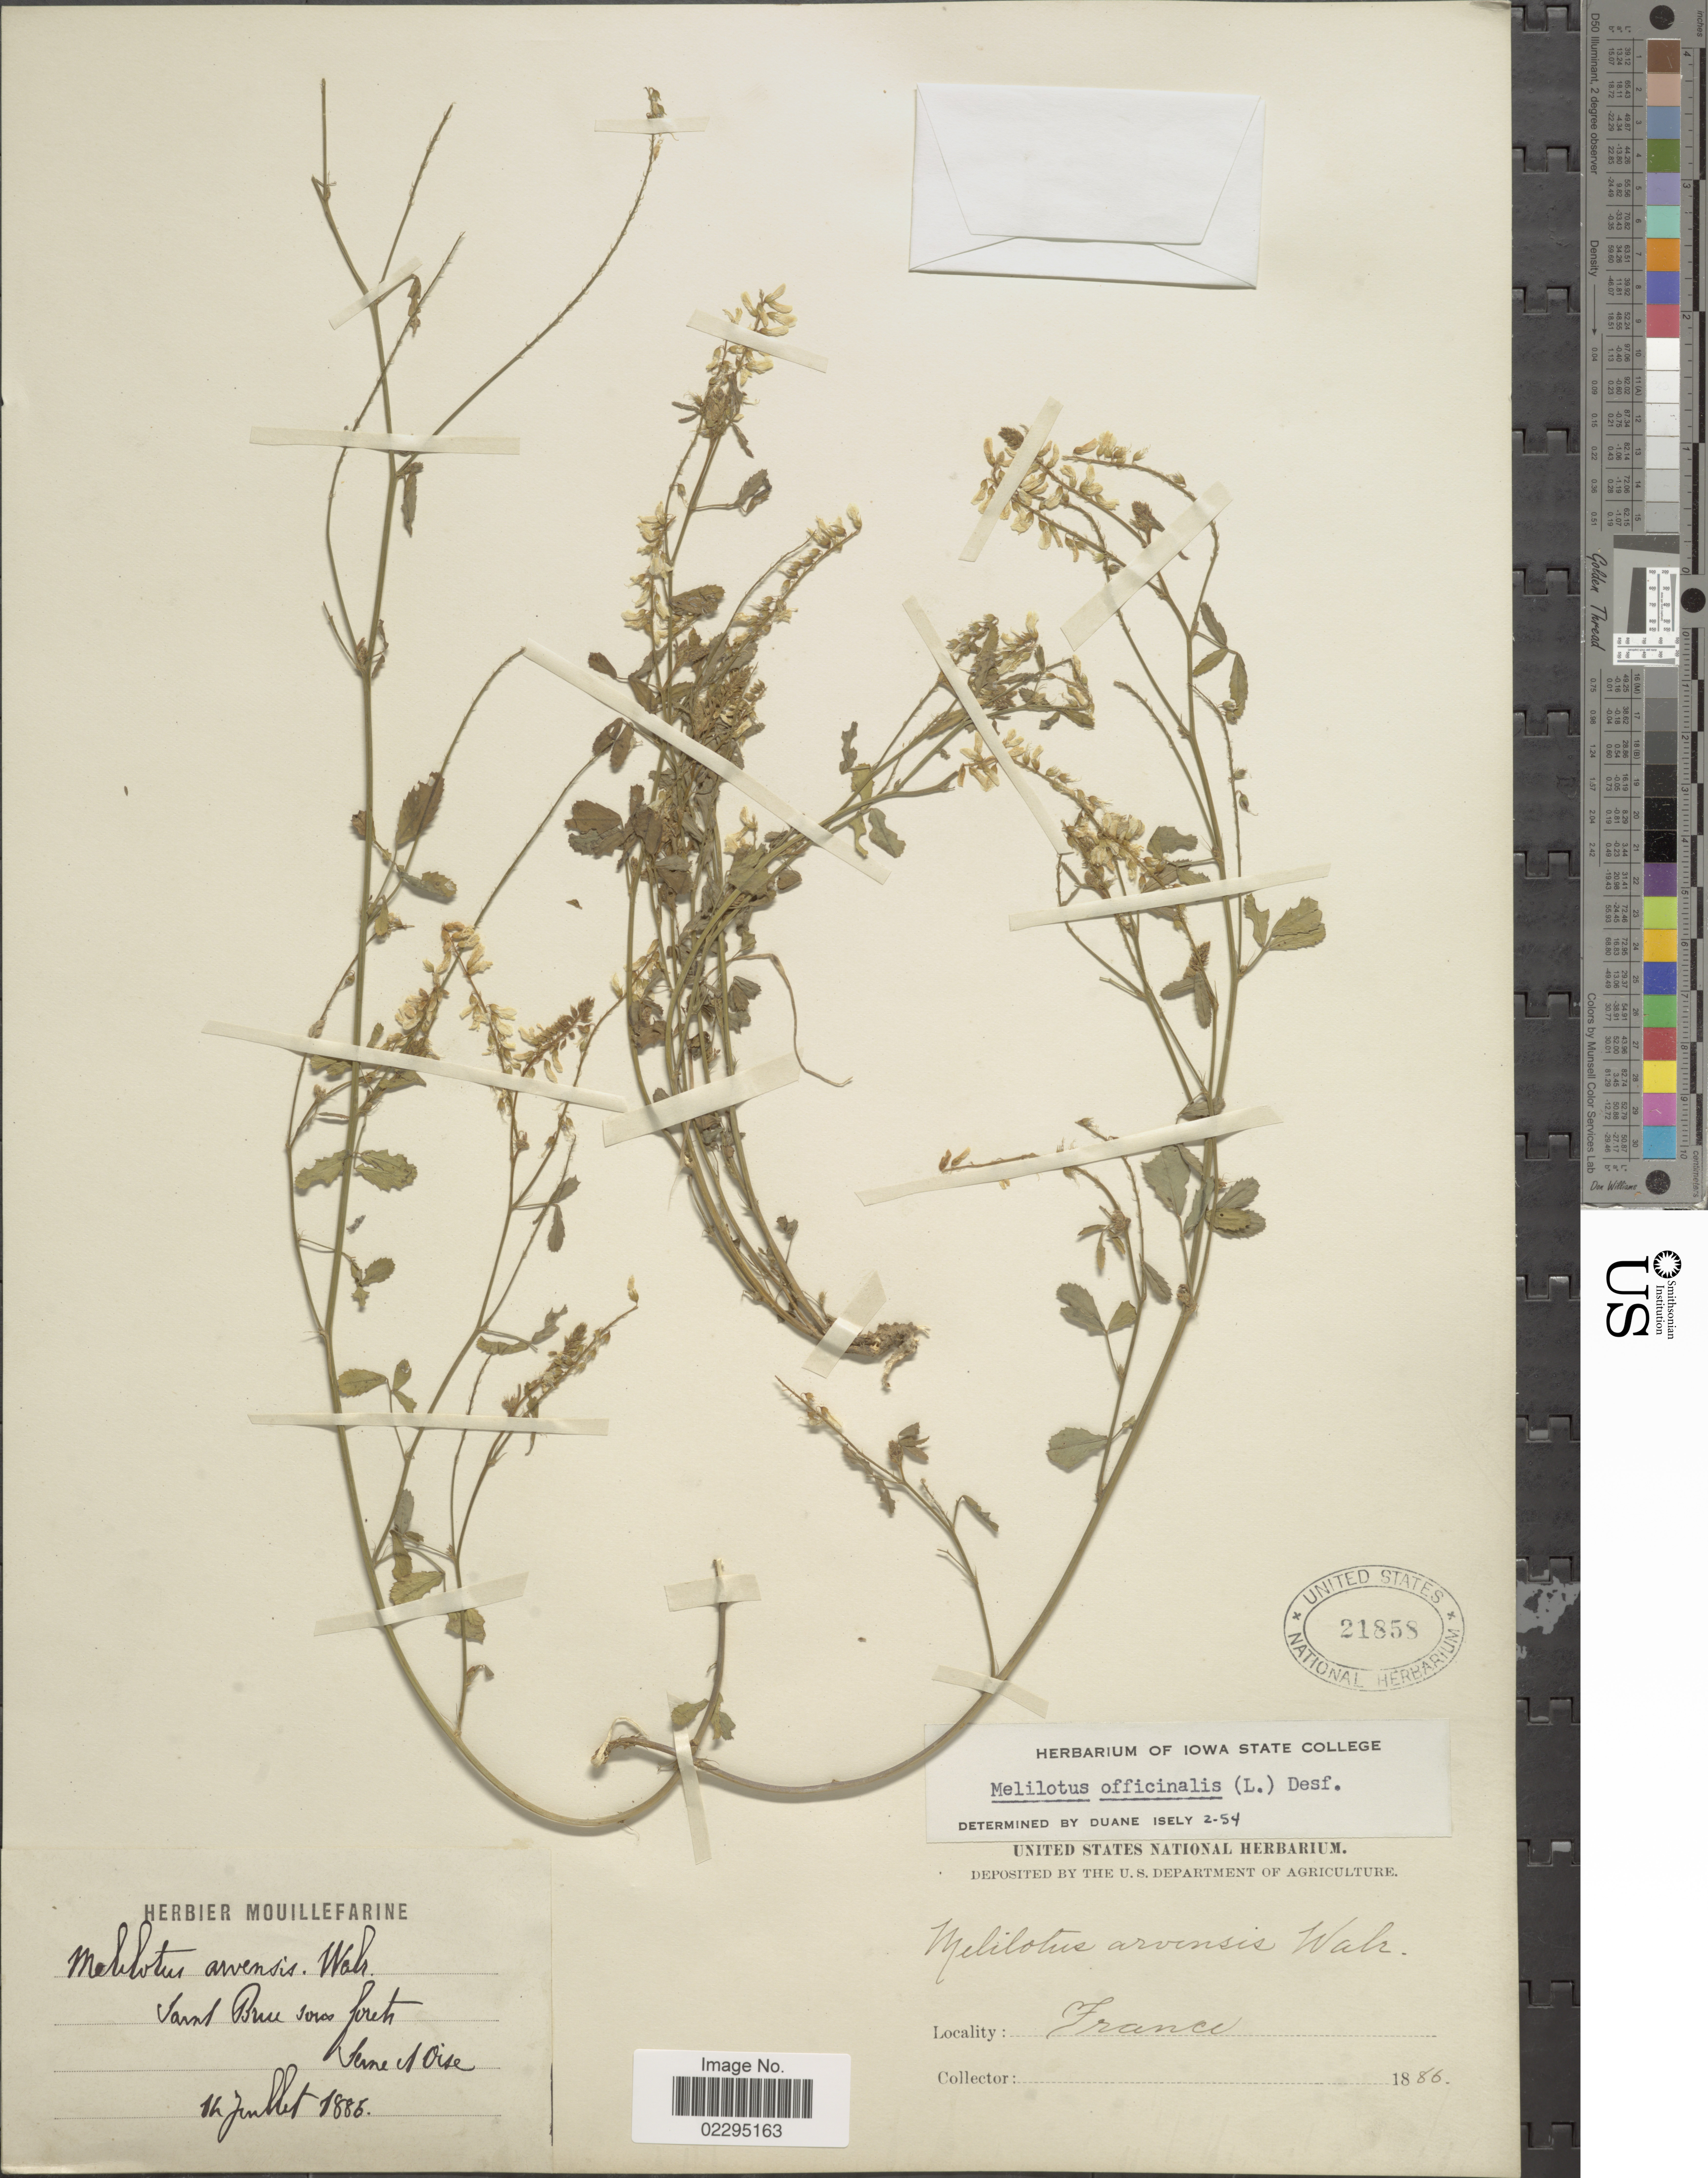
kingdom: Plantae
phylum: Tracheophyta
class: Magnoliopsida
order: Fabales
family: Fabaceae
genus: Melilotus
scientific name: Melilotus officinalis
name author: (L.) Lam.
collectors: ex herb. Mouillefarine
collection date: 1886-07-12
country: France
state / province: Île-de-France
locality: Saint Brice sous forêts, Seine et Oise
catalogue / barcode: US 21858